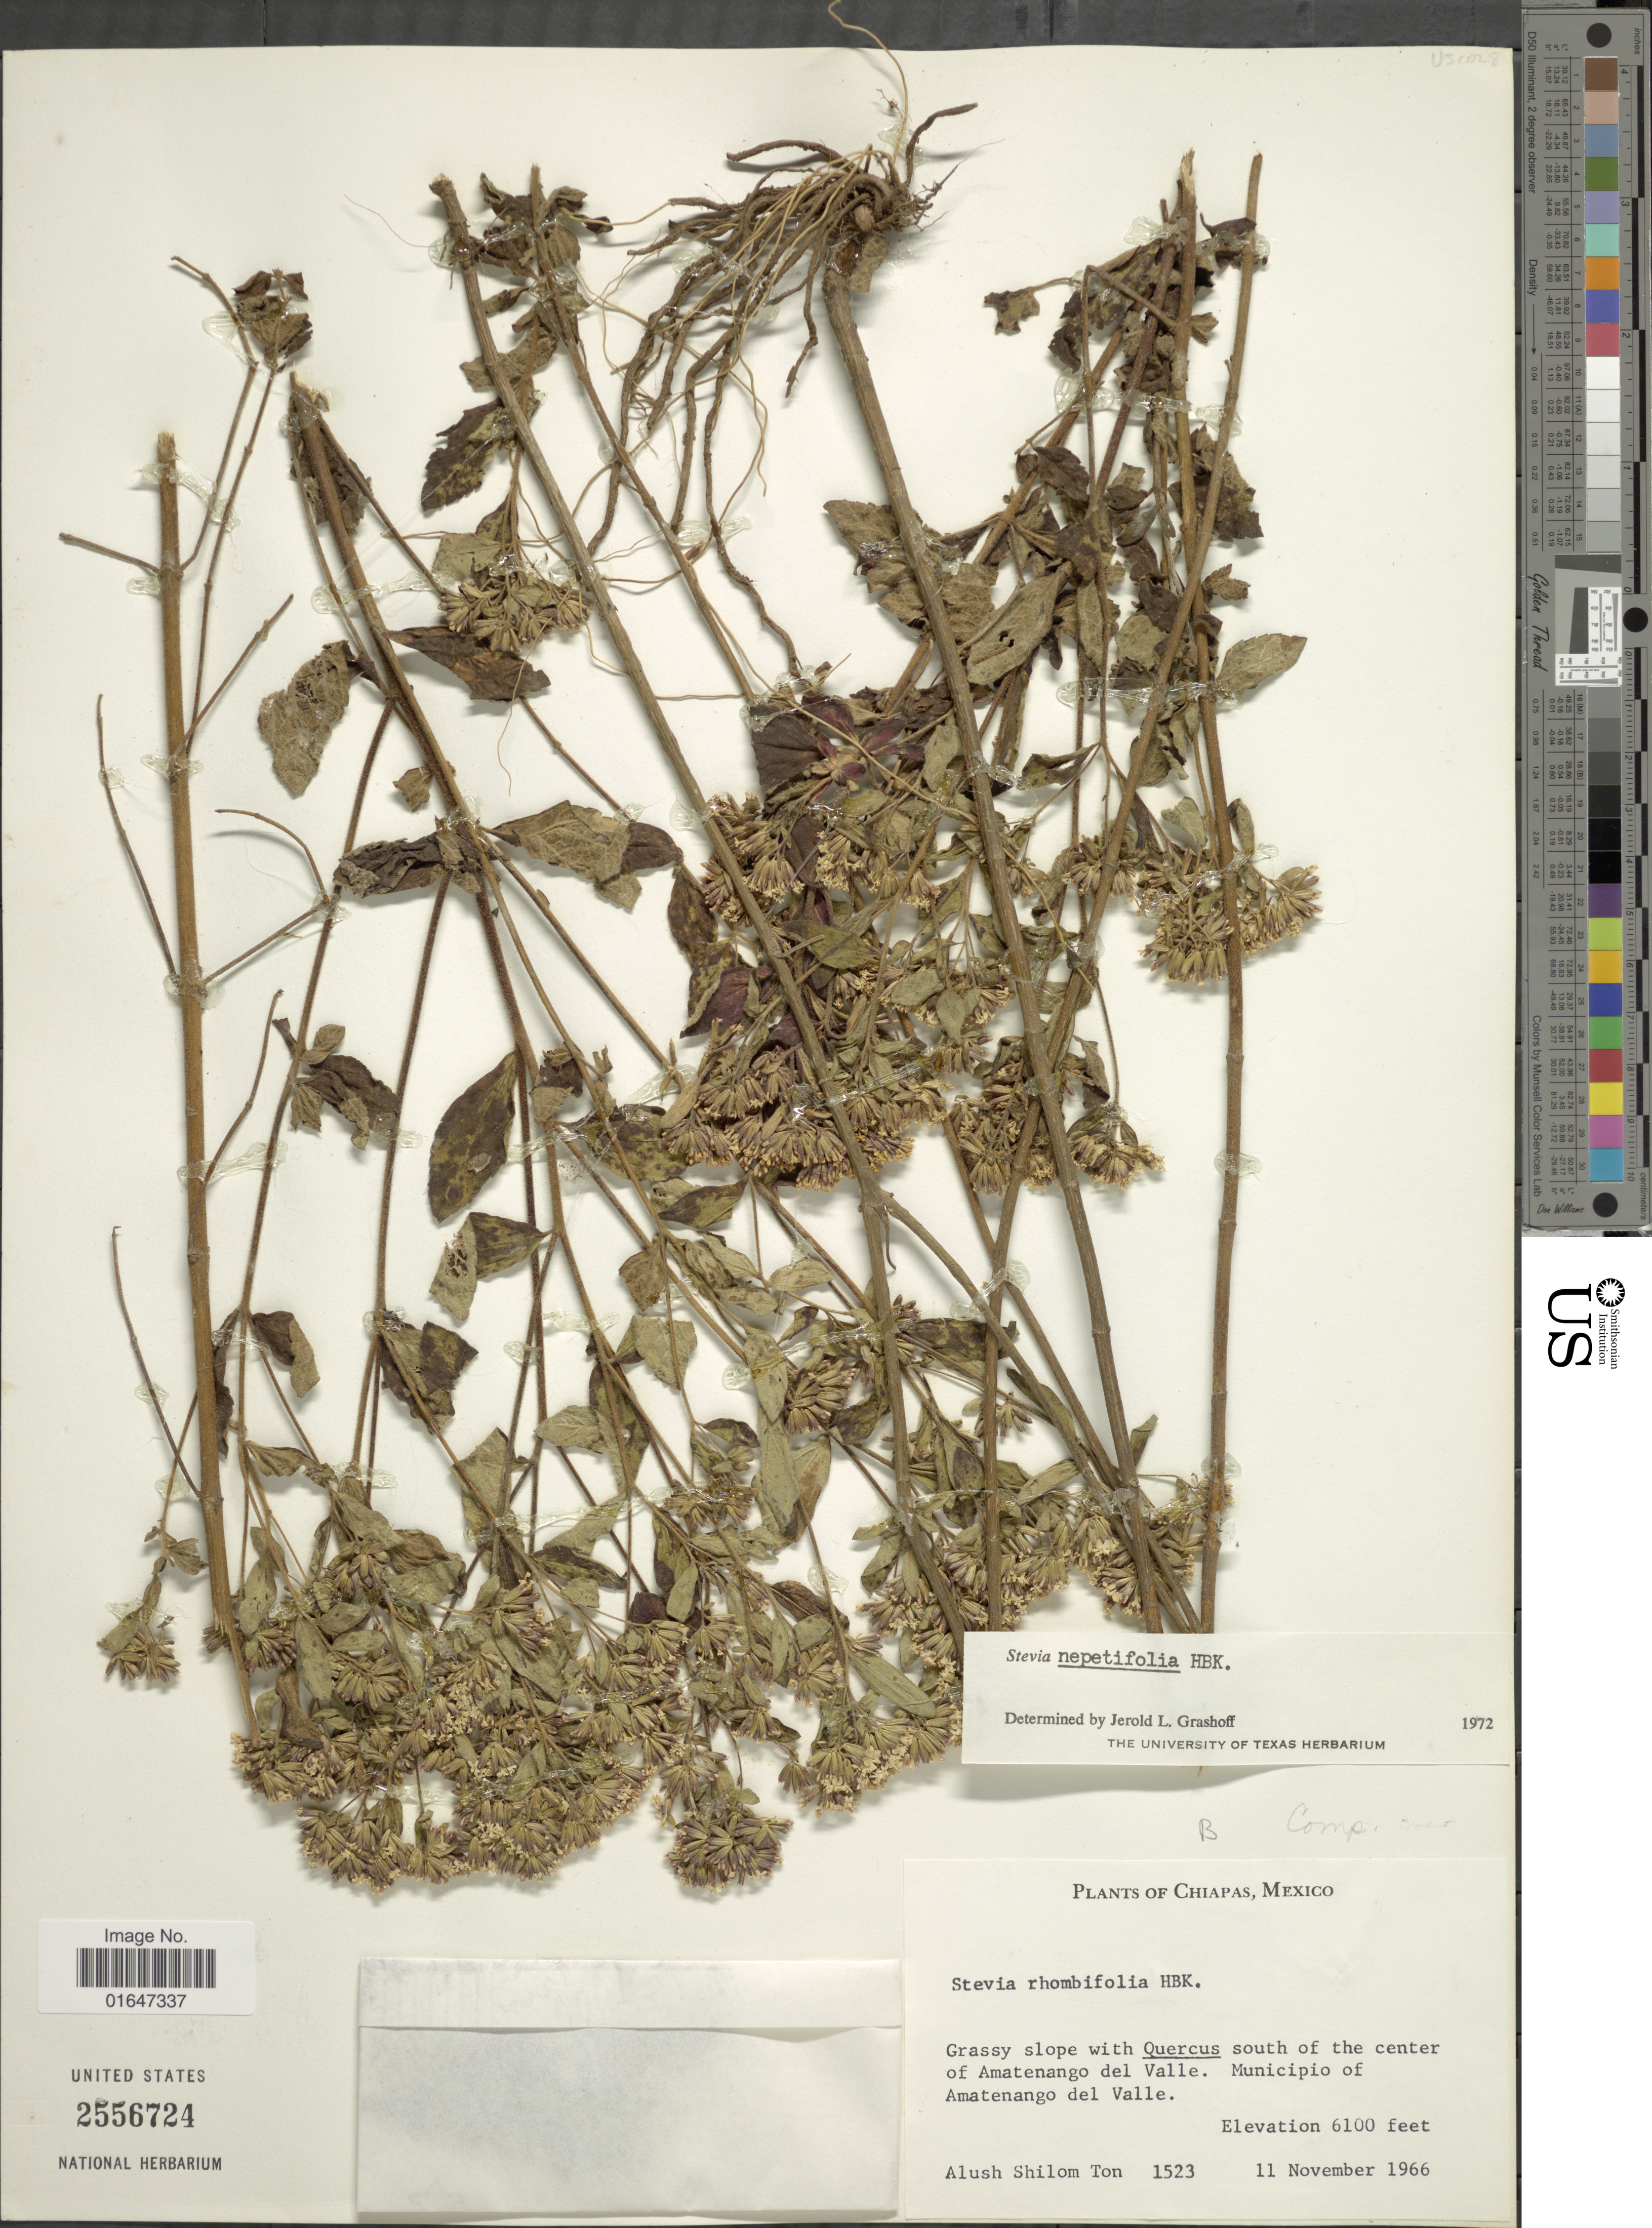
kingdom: Plantae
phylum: Tracheophyta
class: Magnoliopsida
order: Asterales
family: Asteraceae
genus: Stevia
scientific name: Stevia suaveolens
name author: Lag.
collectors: A. M. Ton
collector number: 1523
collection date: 1966-11-11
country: Mexico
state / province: Chiapas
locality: South of the center of Amatenango del Valle, Municipio of Amatenango del Valle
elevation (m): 1859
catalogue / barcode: US 2556724